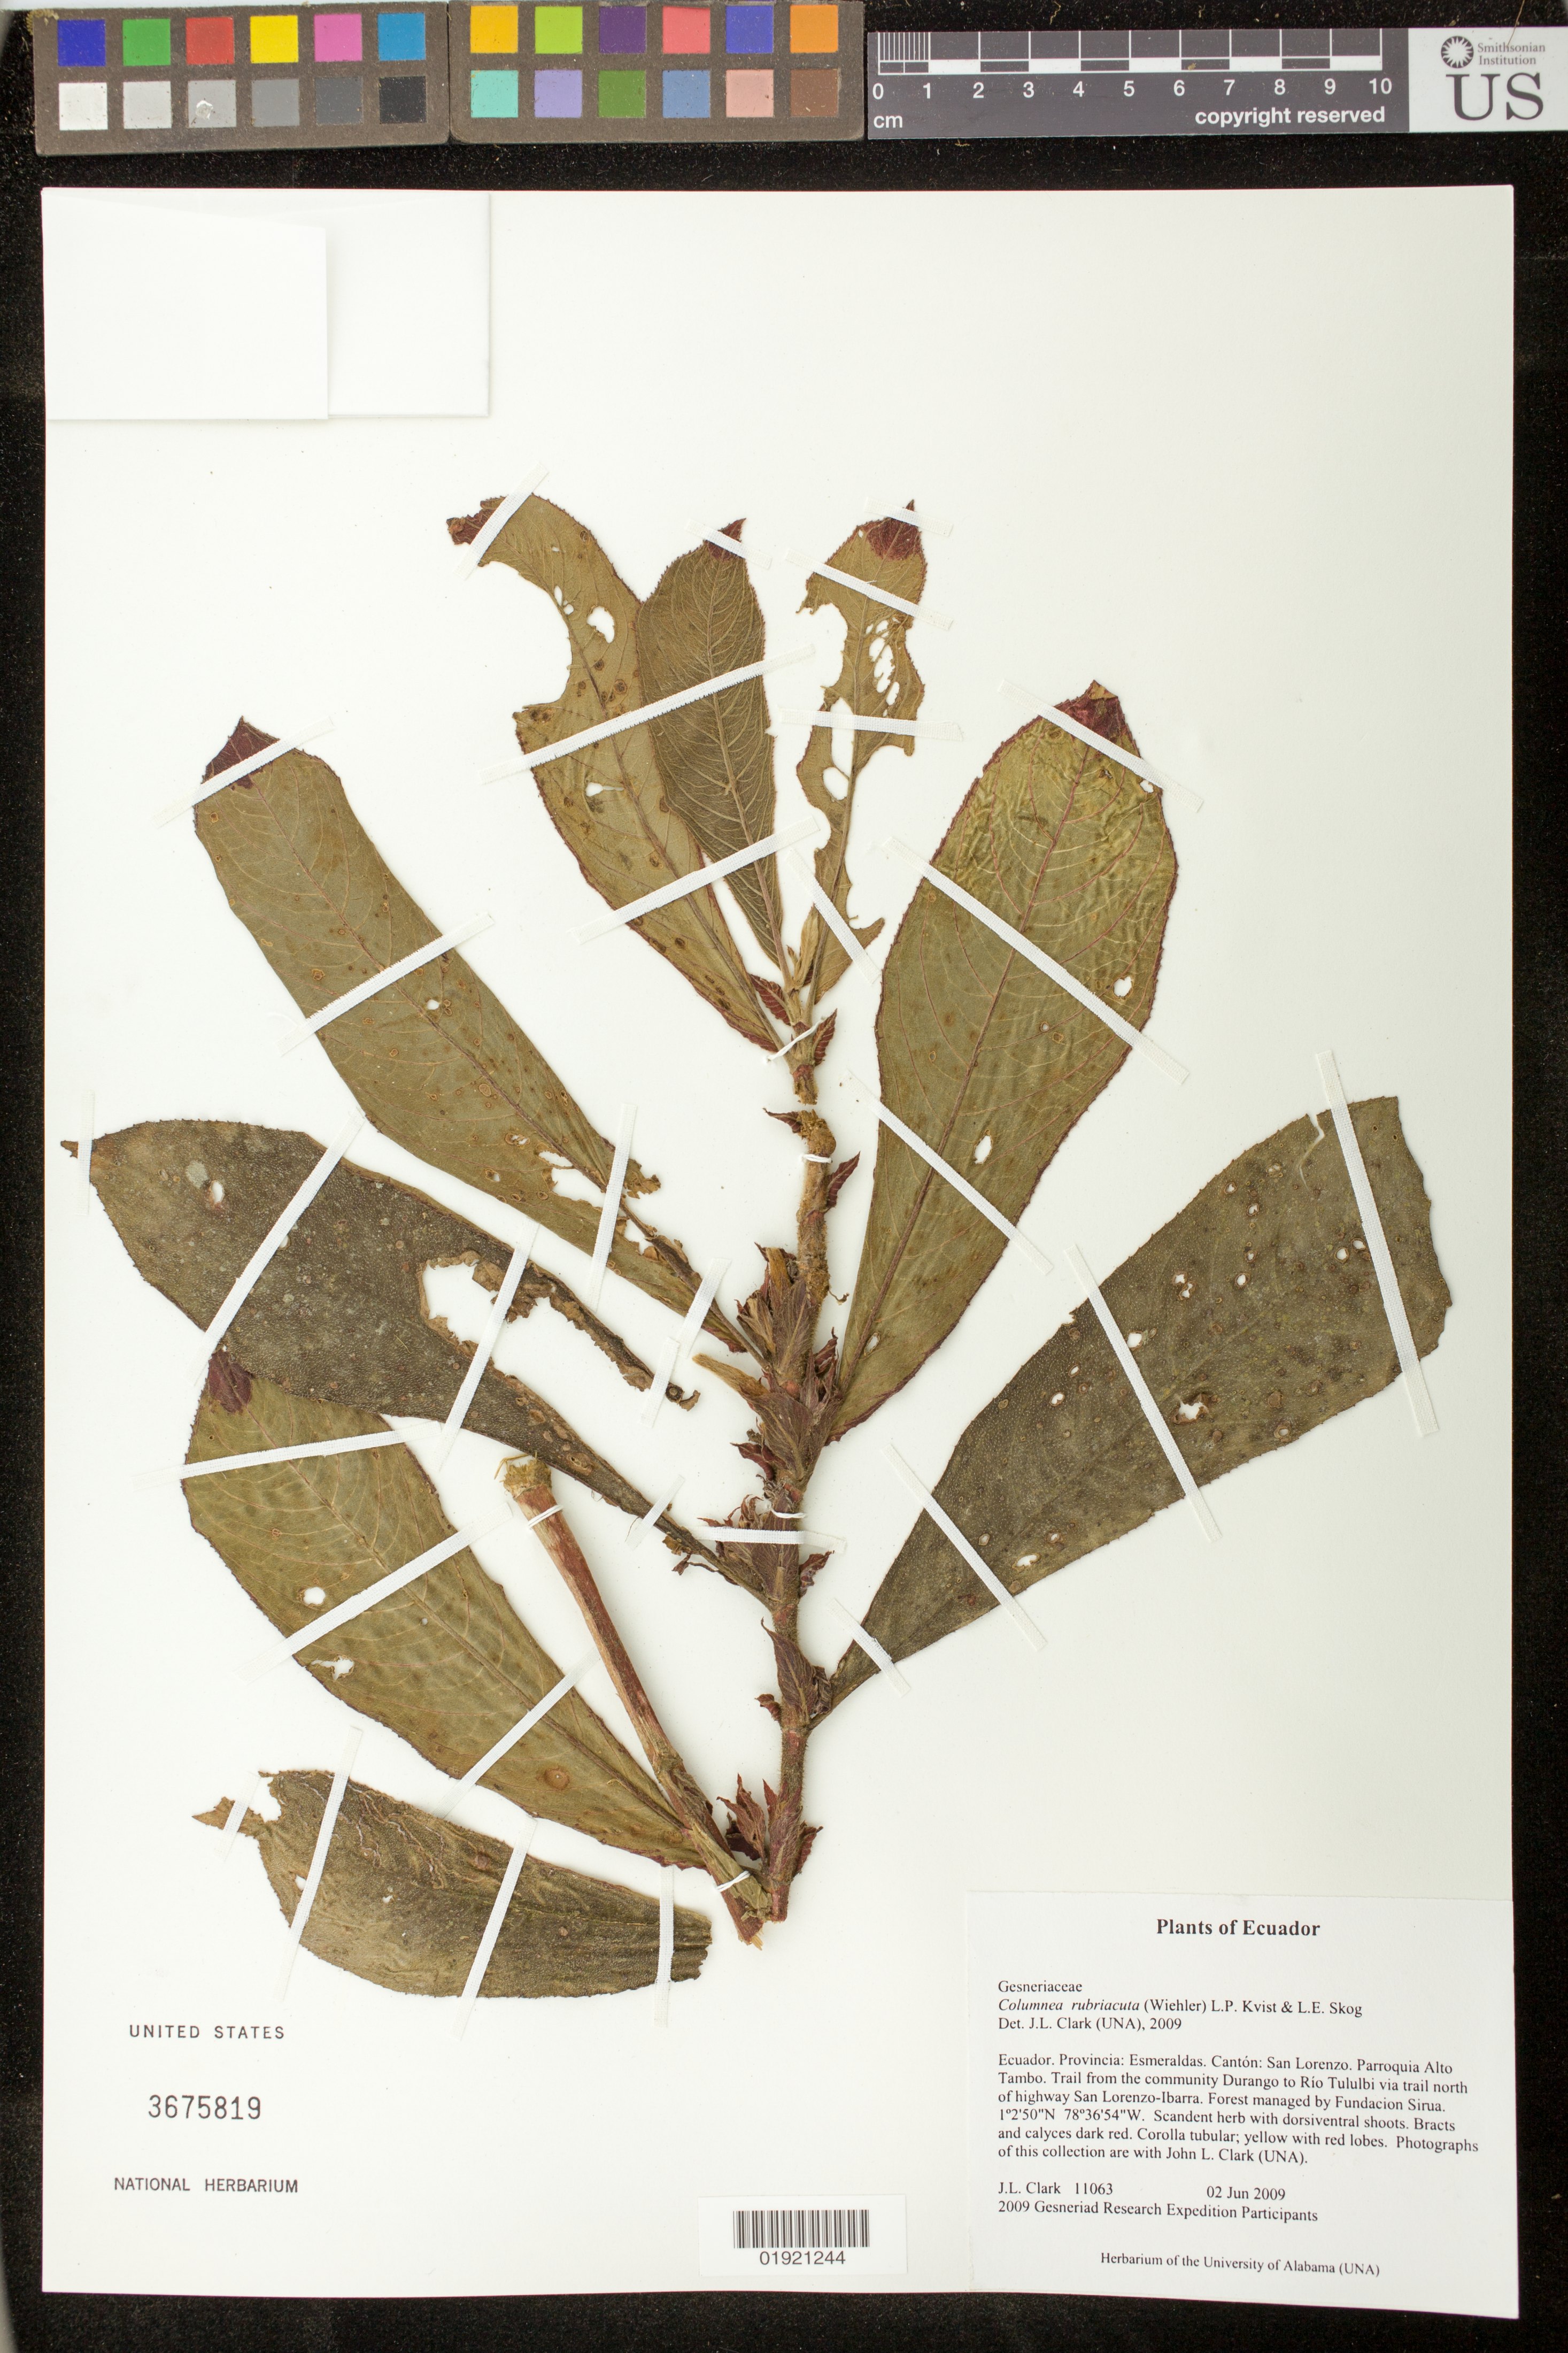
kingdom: Plantae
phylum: Tracheophyta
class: Magnoliopsida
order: Lamiales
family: Gesneriaceae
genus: Columnea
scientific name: Columnea rubriacuta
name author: (Wiehler) L.P. Kvist & L.E. Skog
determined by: Clark, J. L.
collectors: J. L. Clark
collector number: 11063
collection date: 2009-06-02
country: Ecuador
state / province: Esmeraldas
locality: Canton: San Lorenzo. Parroquia Alto Tambo. Trail from the community Durango to Rio Tululbi via trail north of highway San Lorenzo-Ibarra. Forest managed by Fundacion Sirua.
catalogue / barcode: US 3675819